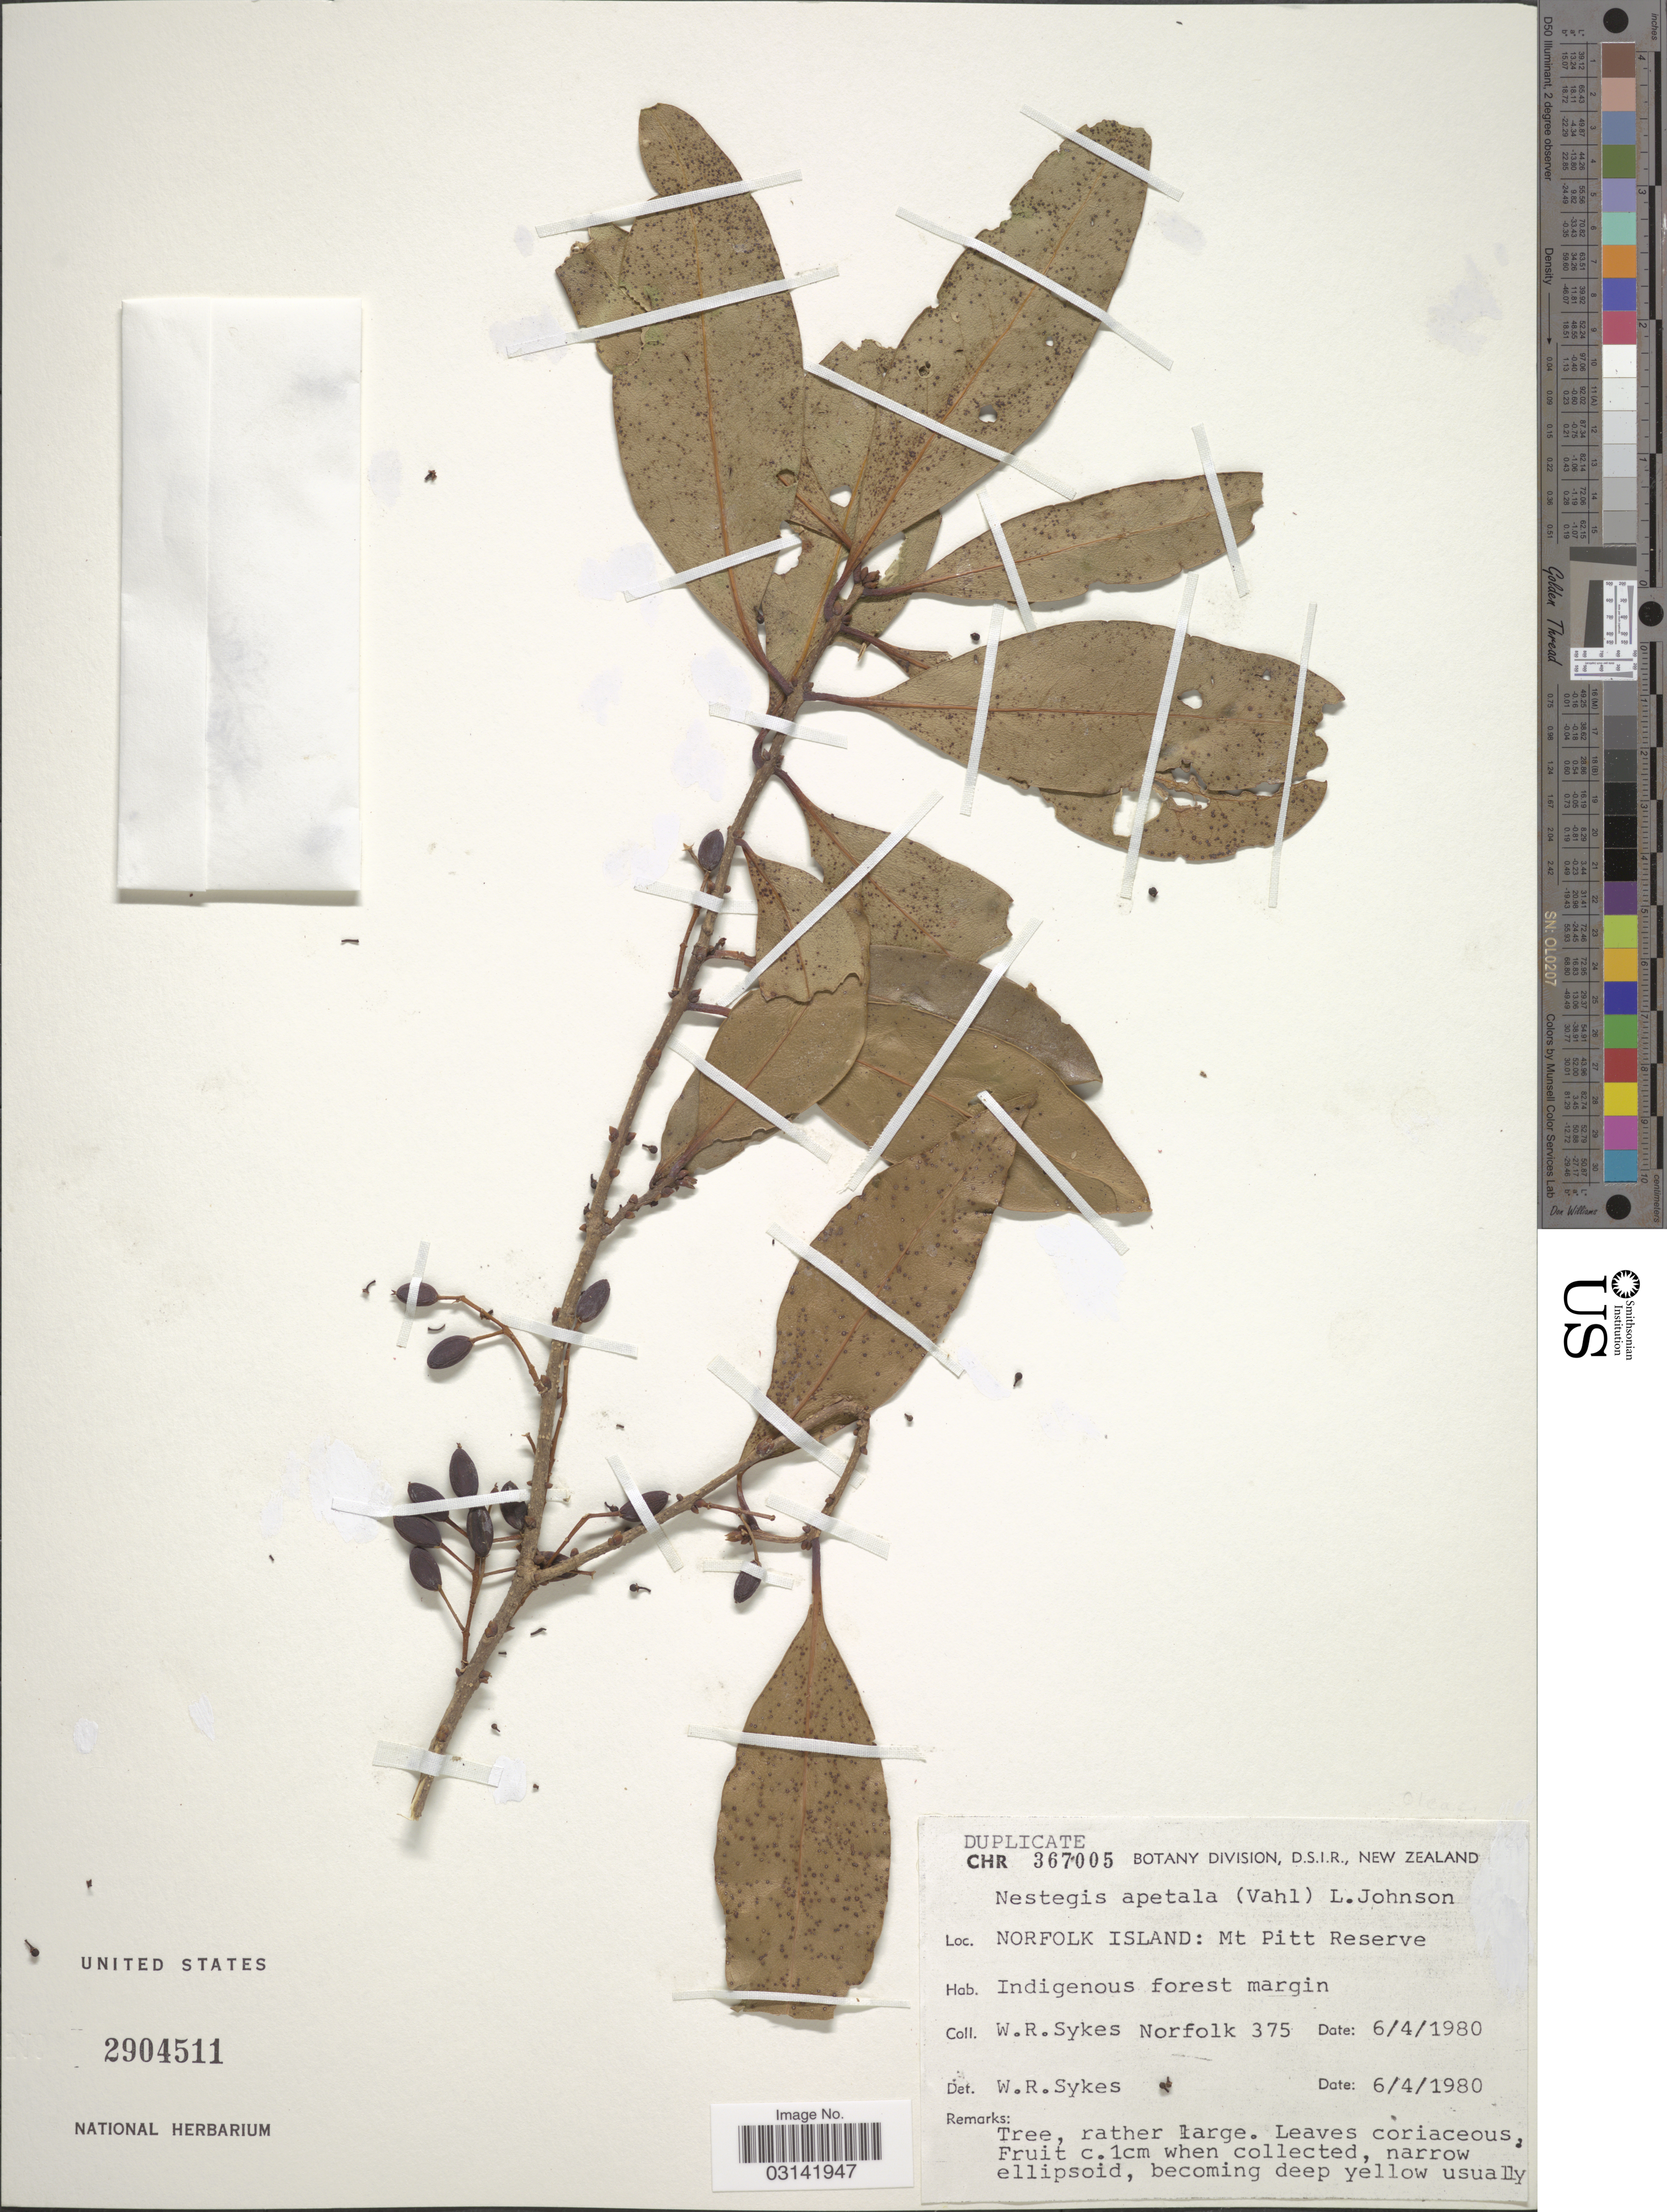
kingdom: Plantae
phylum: Tracheophyta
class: Magnoliopsida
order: Lamiales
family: Oleaceae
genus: Olea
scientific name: Olea apetala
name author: Vahl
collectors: W. R. Sykes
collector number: Norfolk 375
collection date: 1980-04-06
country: Australia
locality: Norfolk Island: Mt Pitt Reserve.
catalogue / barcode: US 2904511